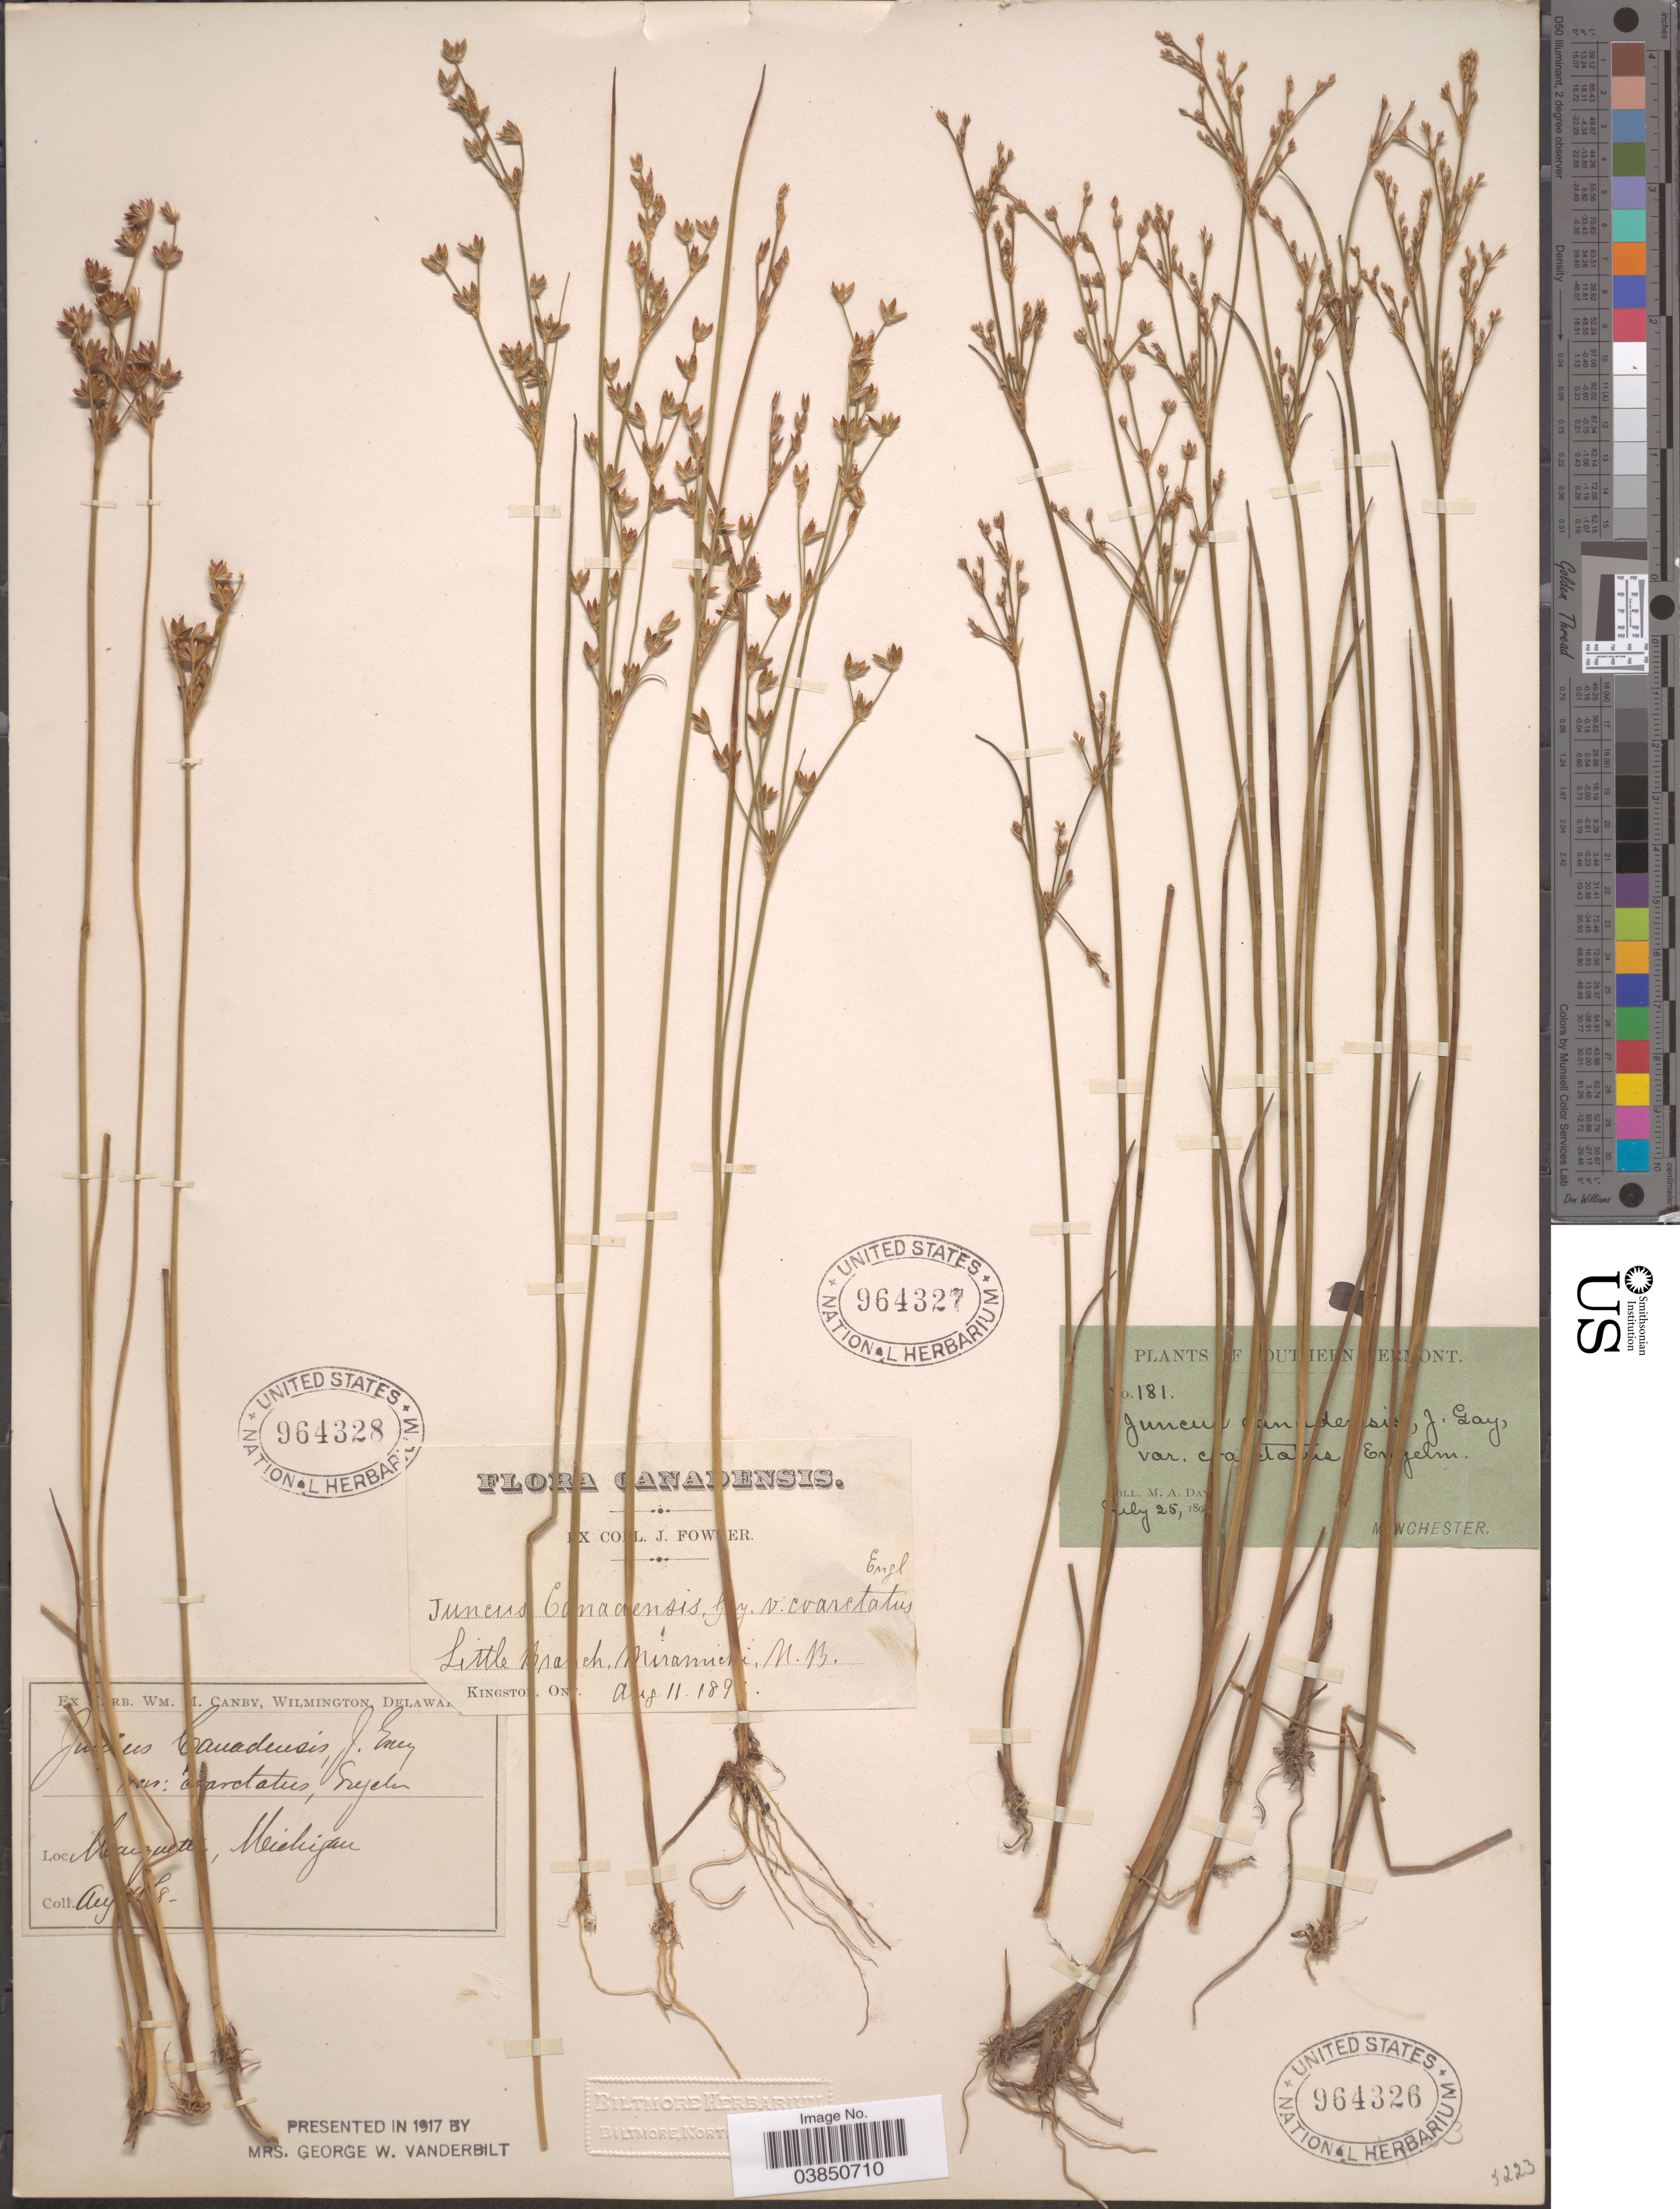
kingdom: Plantae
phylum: Tracheophyta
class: Liliopsida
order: Poales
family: Juncaceae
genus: Juncus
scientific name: Juncus brevicaudatus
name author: (Engelm.) Fernald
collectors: ex herb. W.M. Canby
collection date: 1868-08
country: United States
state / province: Michigan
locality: Marquette.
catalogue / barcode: US 964328